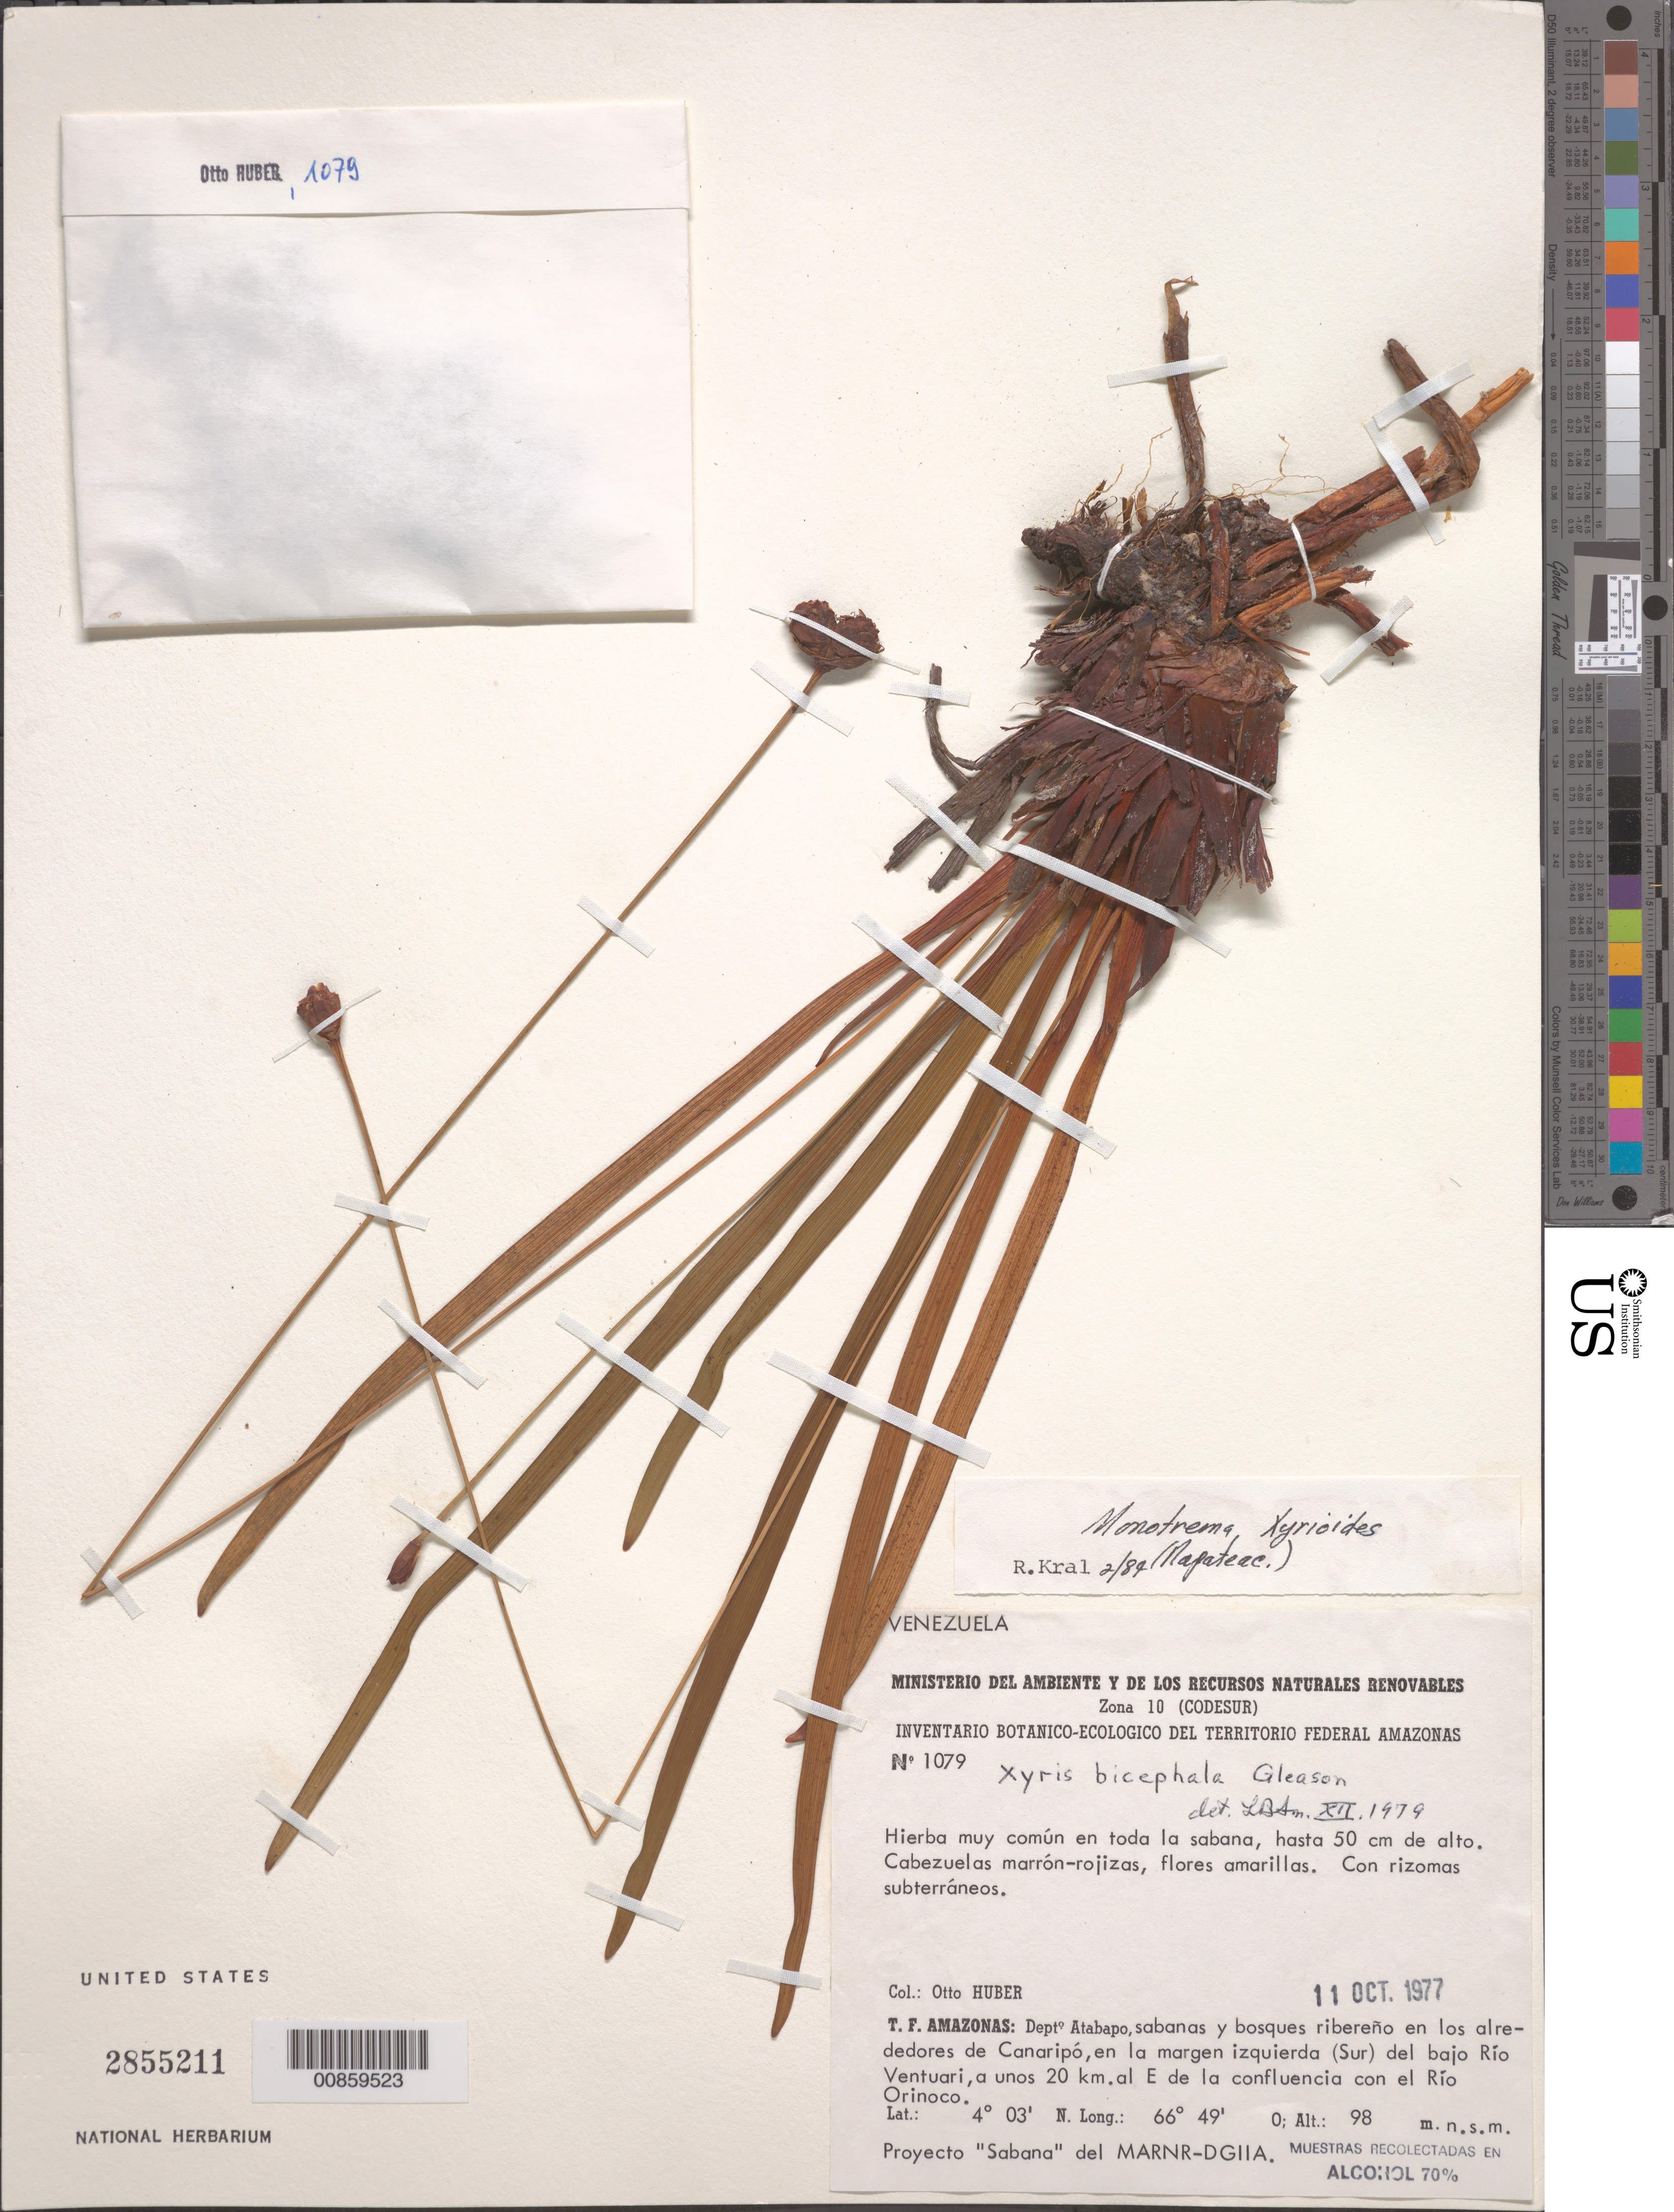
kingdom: Plantae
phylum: Tracheophyta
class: Liliopsida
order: Poales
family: Rapateaceae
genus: Monotrema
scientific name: Monotrema xyridoides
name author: Gleason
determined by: Kral, Robert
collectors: O. Huber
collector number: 1079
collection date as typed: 11-Oct-77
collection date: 1977-10-11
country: Venezuela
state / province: Amazonas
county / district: Atabapo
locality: Canaripó, S del Bajo Río Ventuari, 20 km E de la confluencia con el Río Orinoco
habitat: Sabanas y bosques ribereños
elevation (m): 98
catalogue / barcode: US 2855211